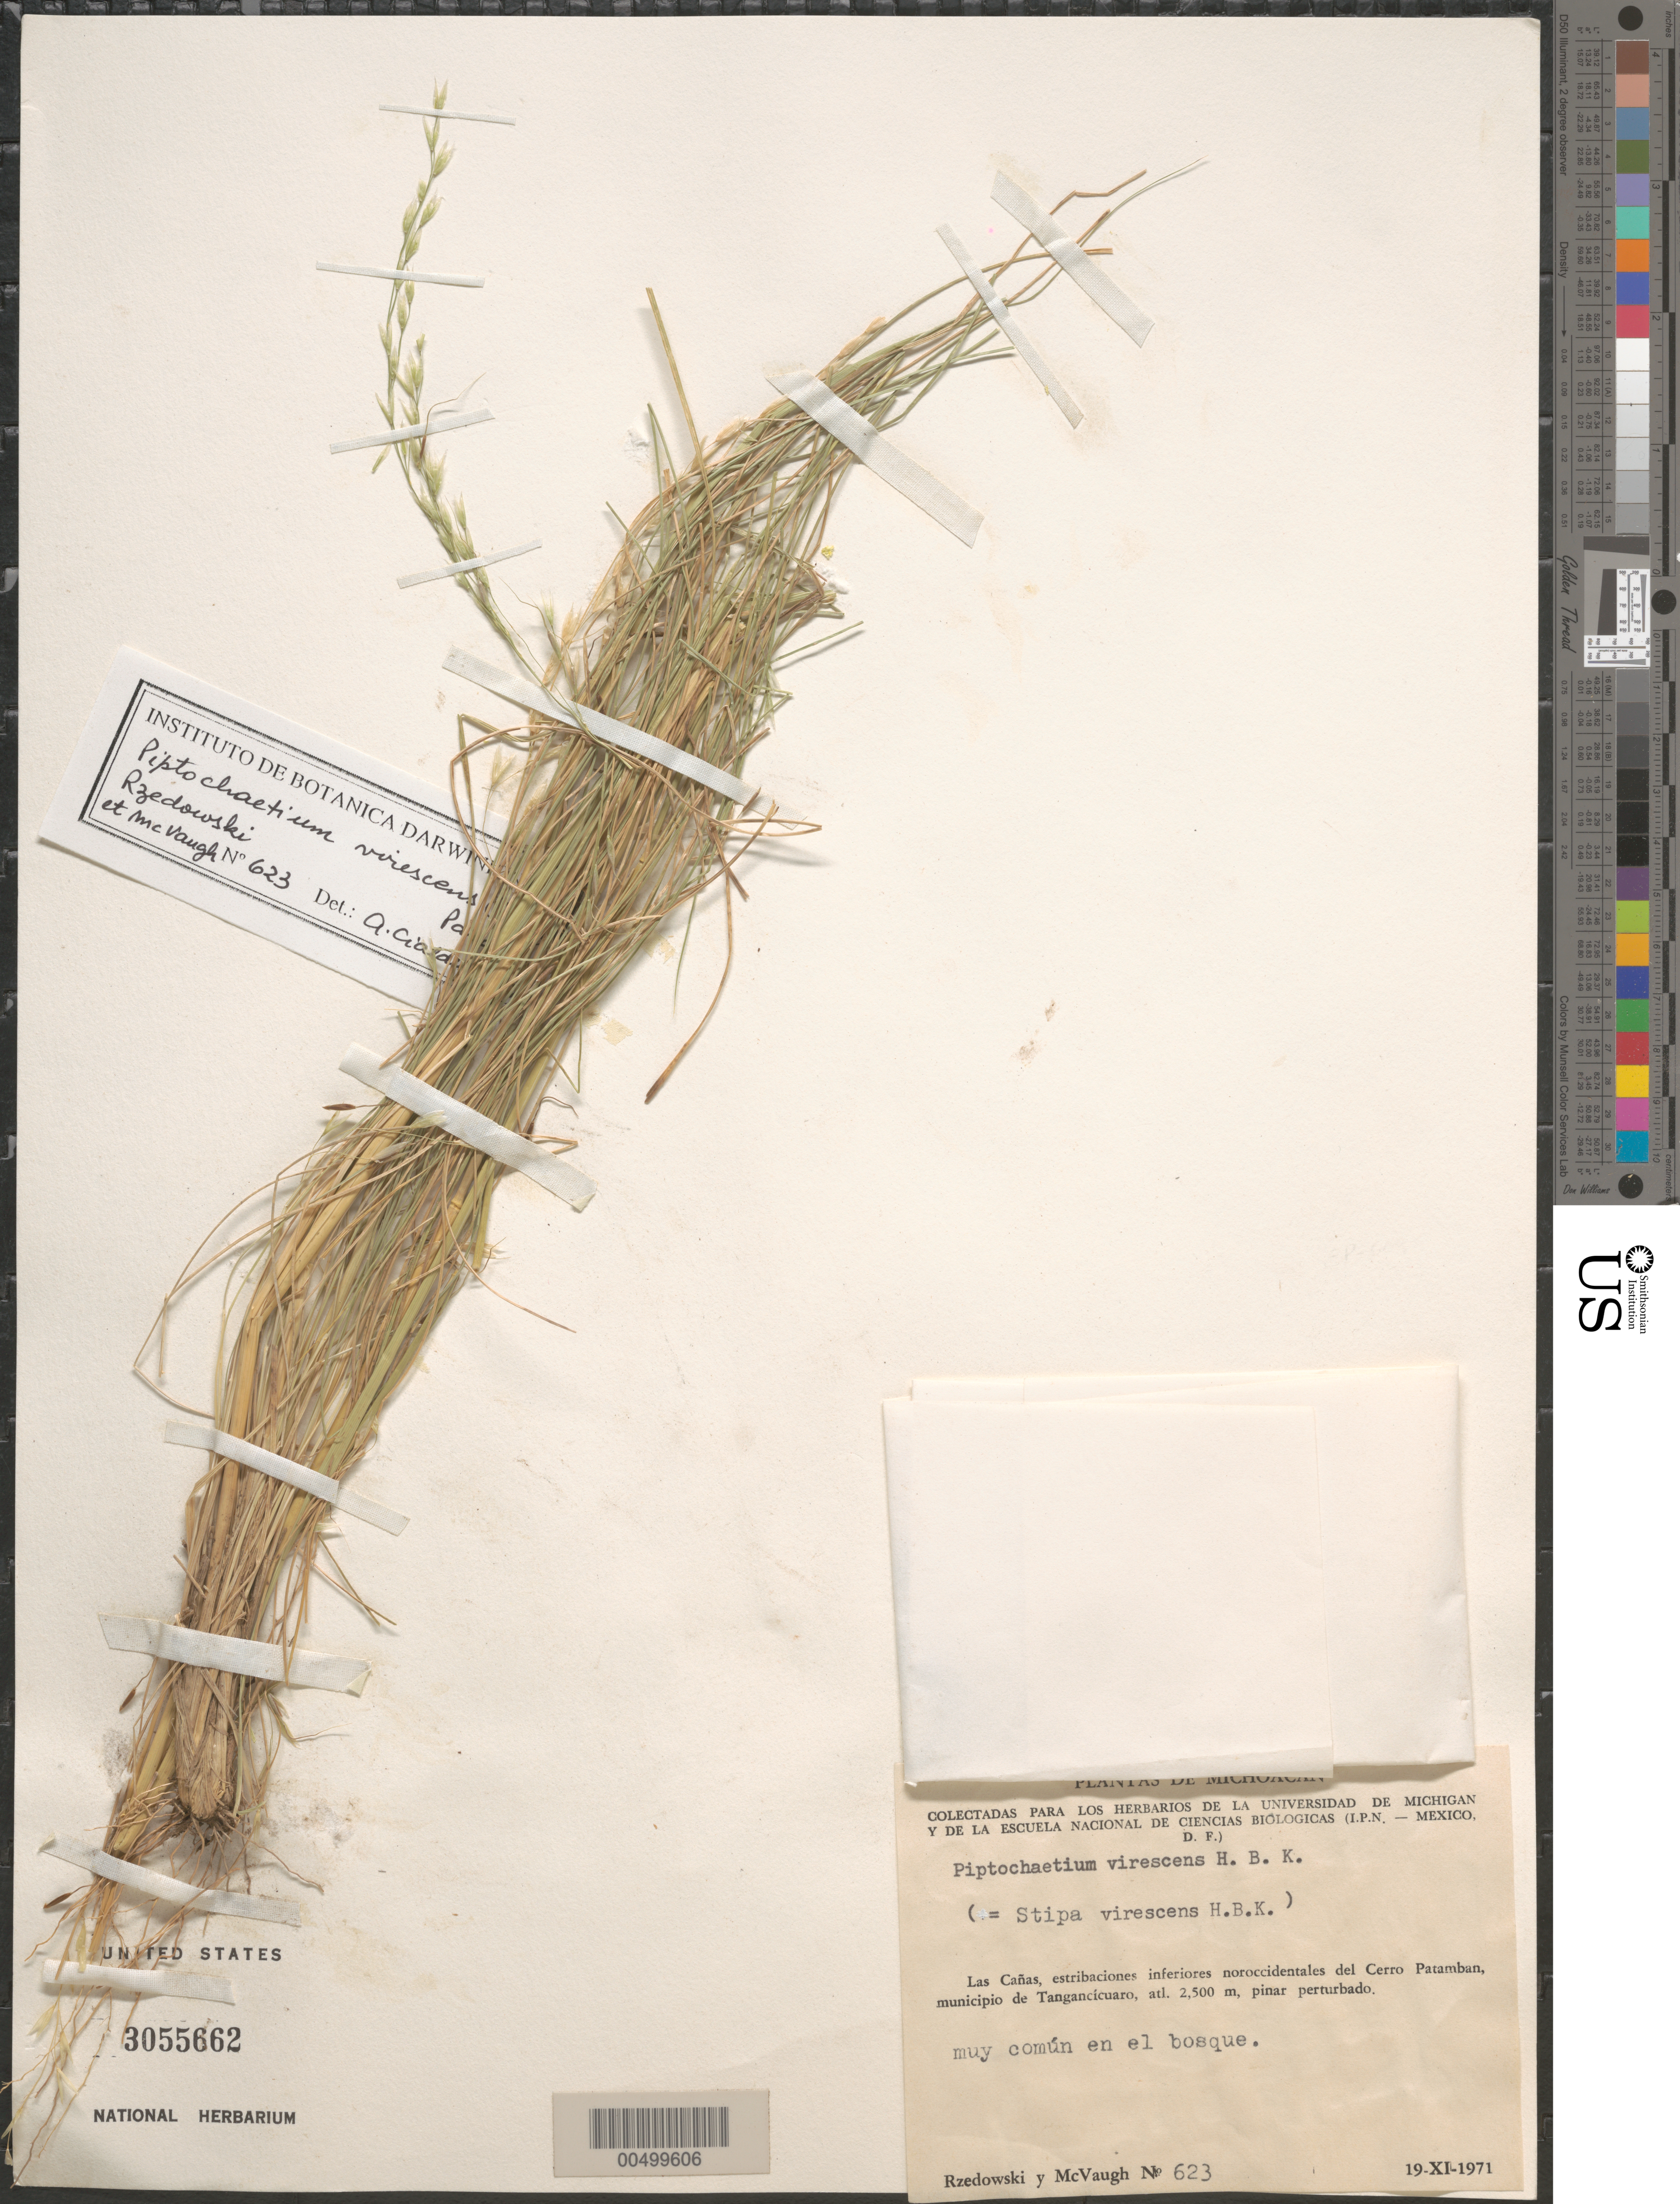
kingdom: Plantae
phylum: Tracheophyta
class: Liliopsida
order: Poales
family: Poaceae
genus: Piptochaetium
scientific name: Piptochaetium virescens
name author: (Kunth) Parodi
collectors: J. Rzedowski & R. McVaugh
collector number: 623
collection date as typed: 19 Nov 1971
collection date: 1971-11-19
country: Mexico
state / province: Michoacán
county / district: Tangancícuaro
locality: Las Cañas, estribaciones inferiores noroccidentales del Cerro Patamban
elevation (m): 2500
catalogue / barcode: US 3055662